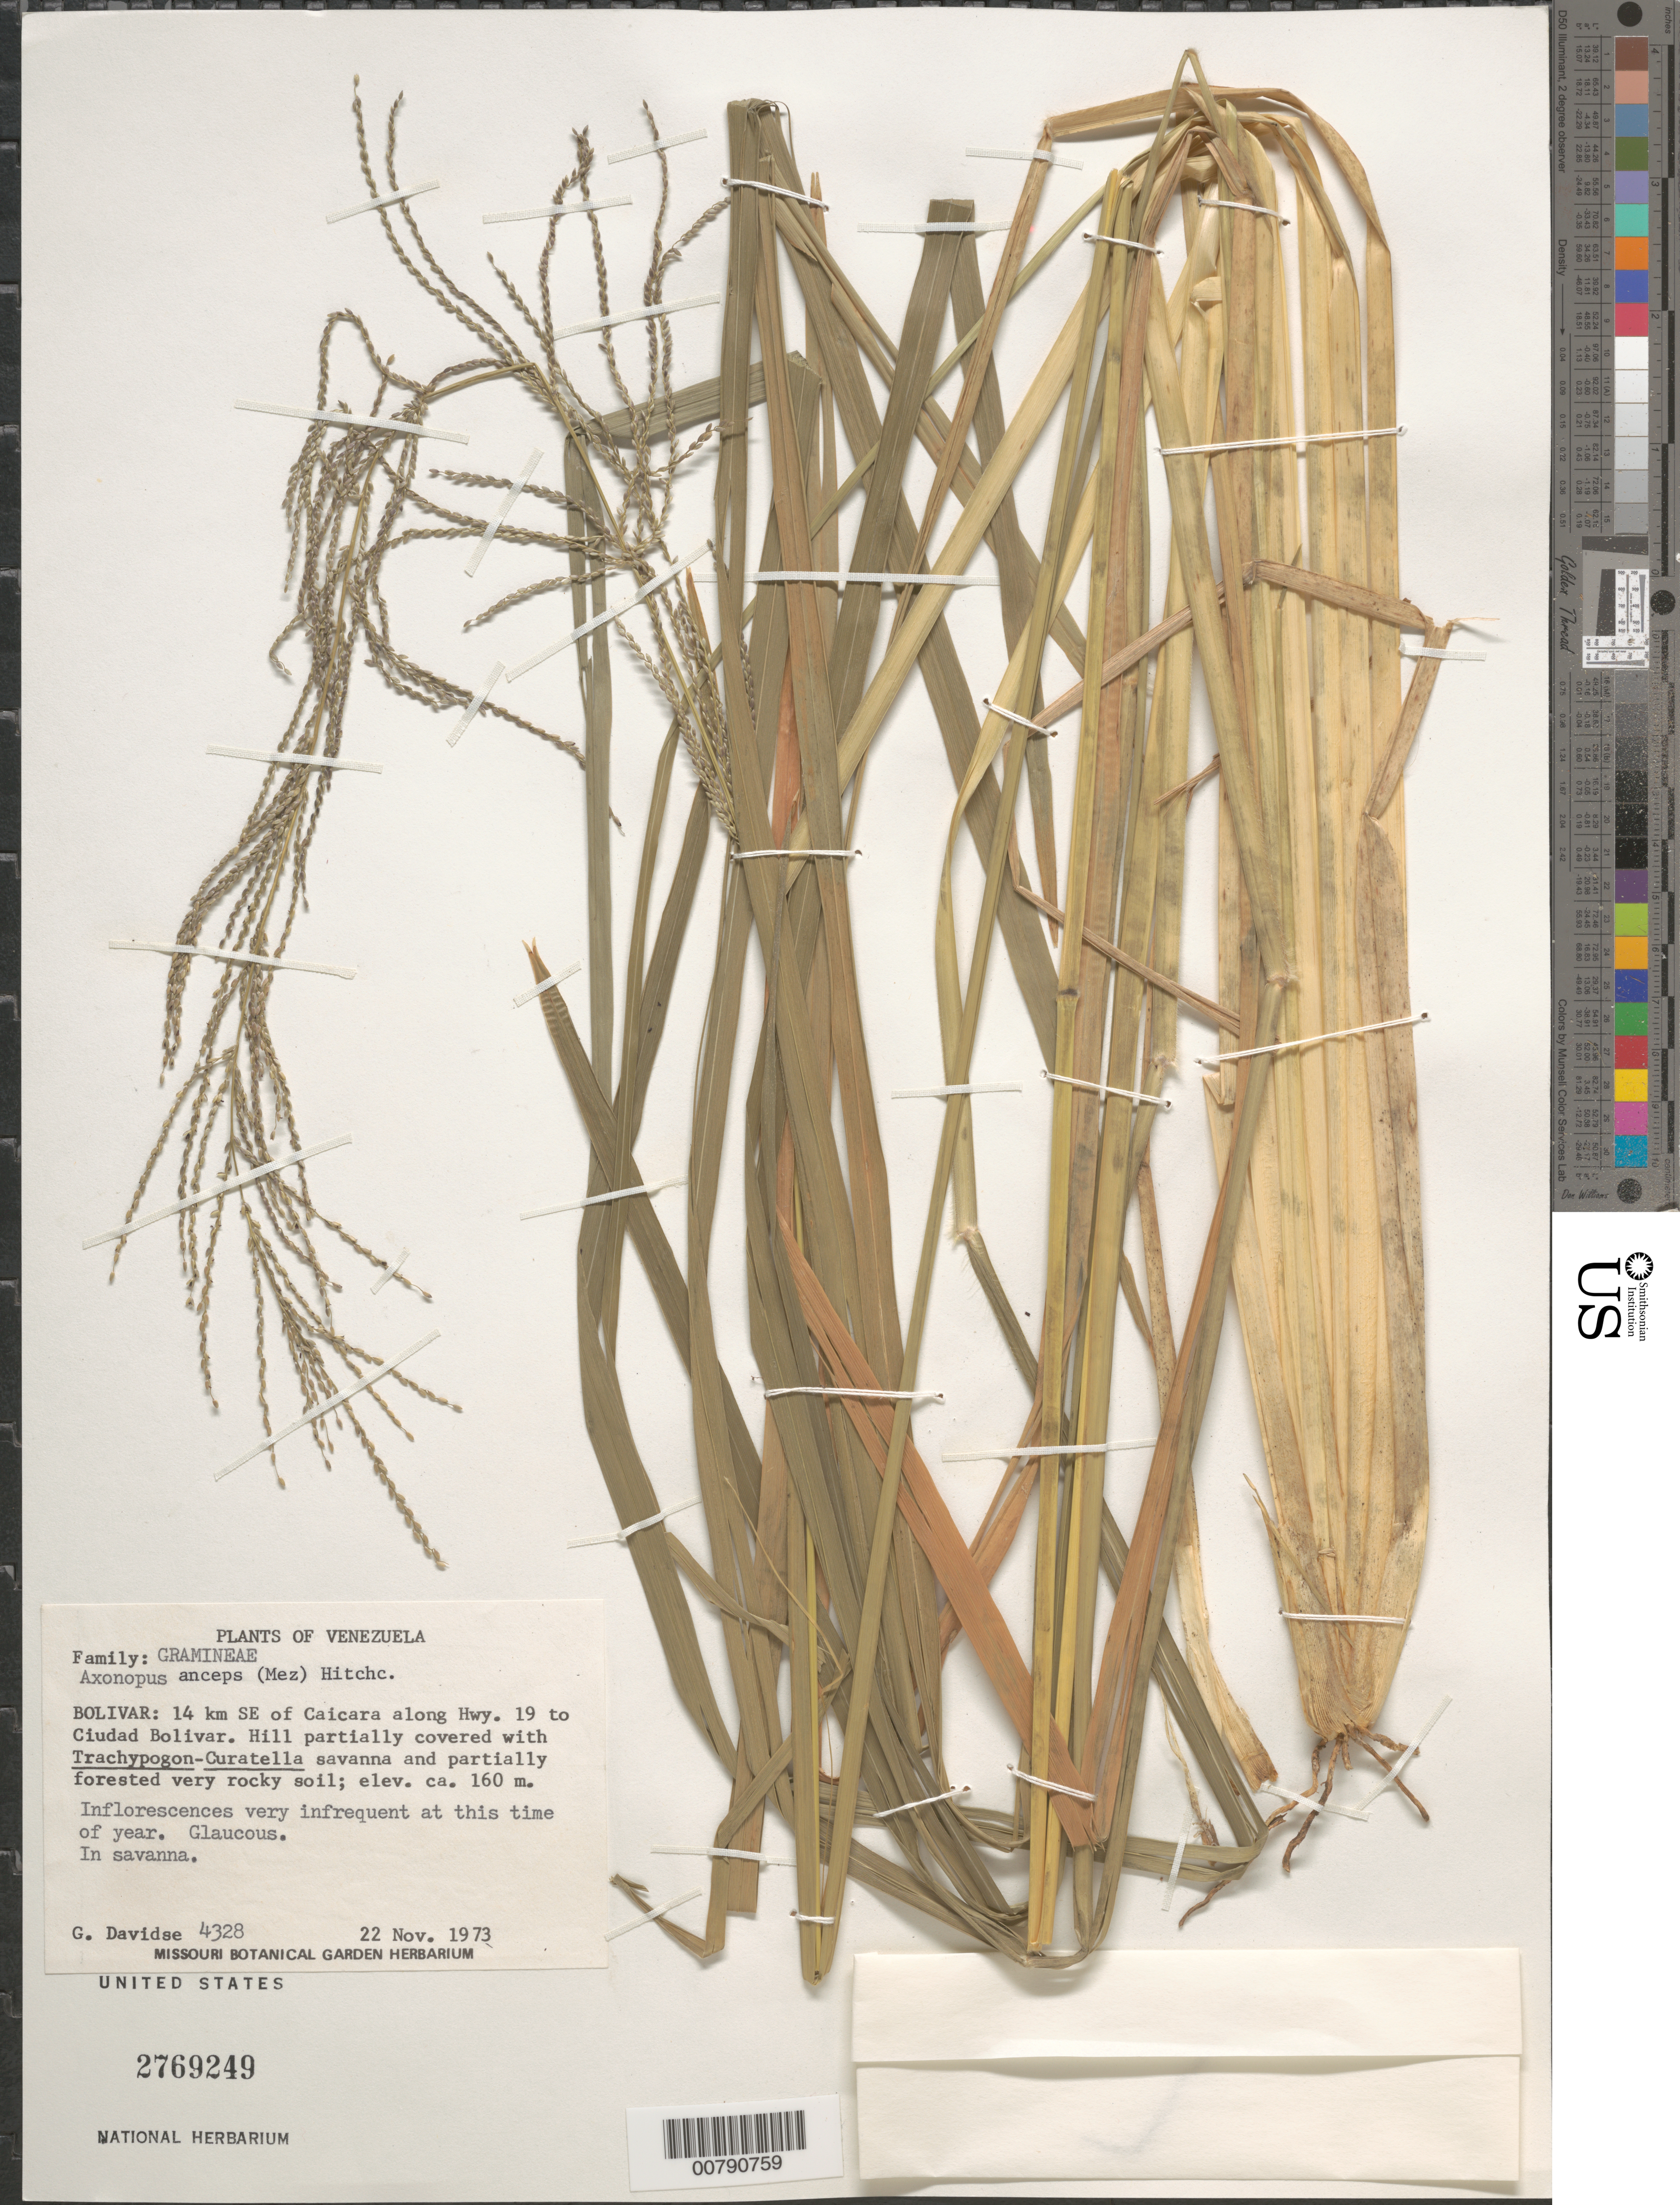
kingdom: Plantae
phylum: Tracheophyta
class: Liliopsida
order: Poales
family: Poaceae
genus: Axonopus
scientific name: Axonopus anceps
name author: (Mez) Hitchc.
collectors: G. Davidse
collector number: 4328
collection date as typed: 22-Nov-73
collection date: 1973-11-22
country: Venezuela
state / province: Bolívar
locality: Caicara, 14 km SW of along Hwy 19 to Ciudad Bolívar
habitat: Hill partially covered with Trachypogon-Curatella savanna and partially forested very rocky soil; in savanna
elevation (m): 160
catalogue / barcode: US 2769249